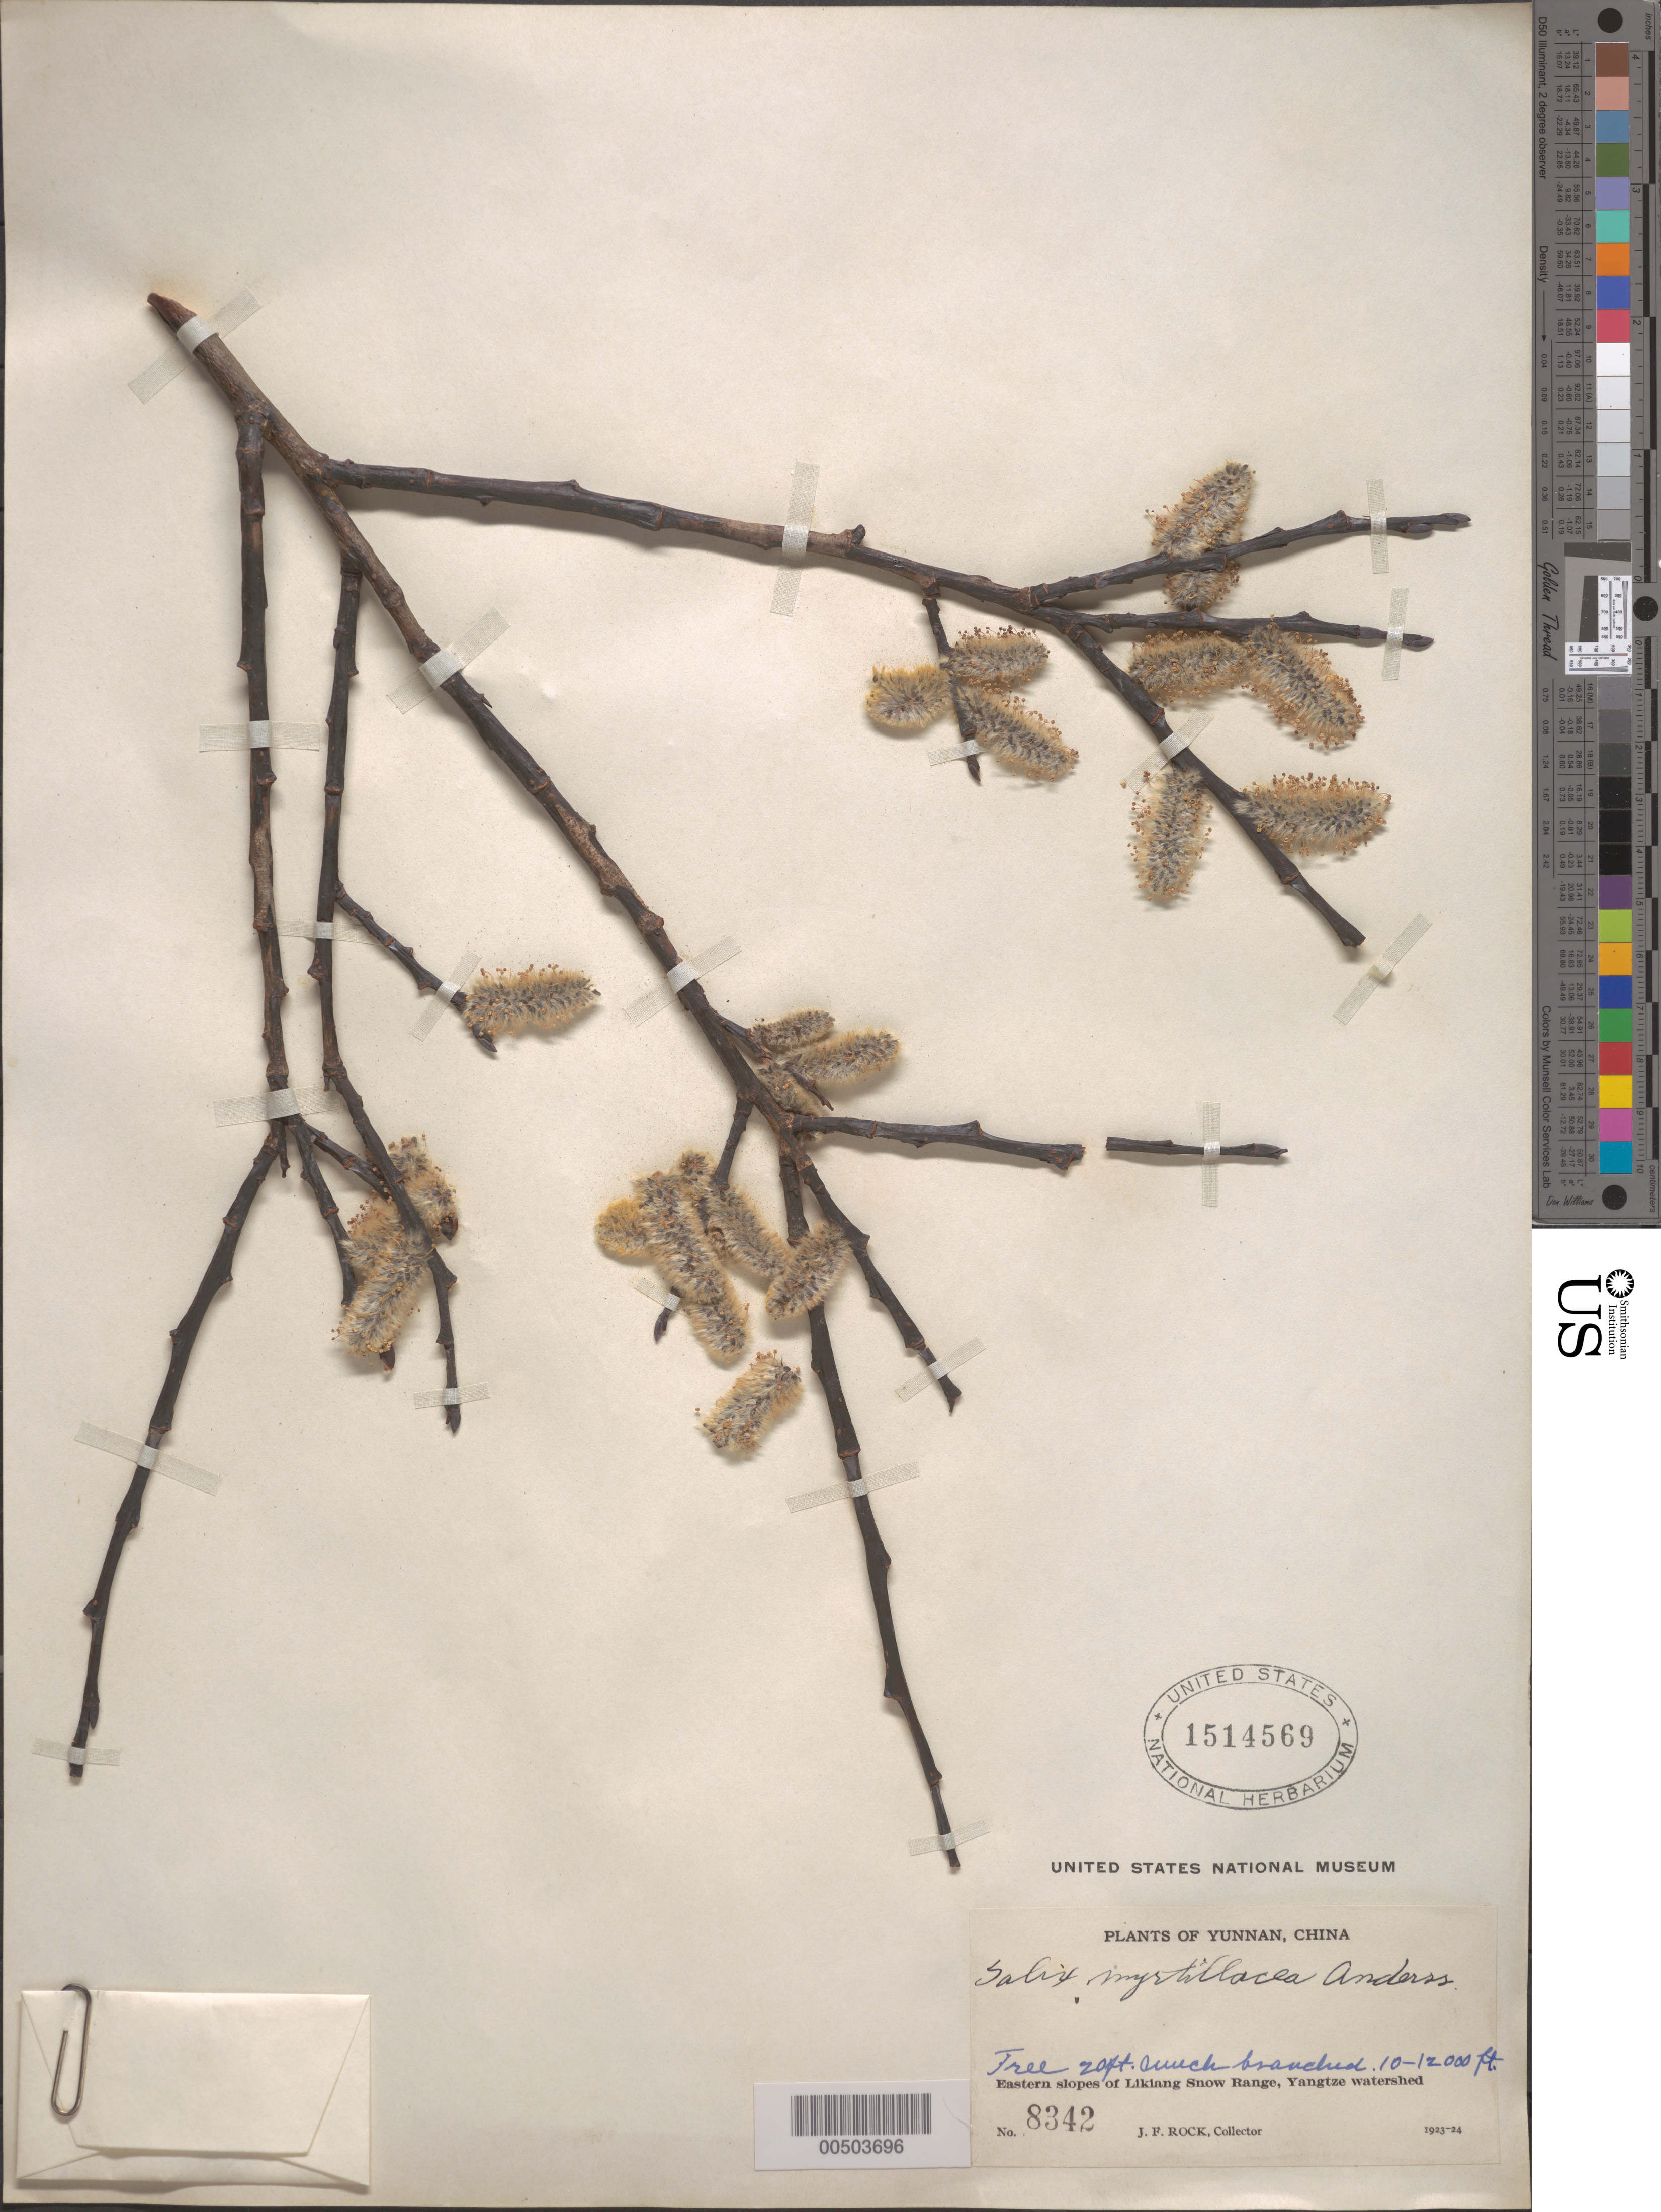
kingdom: Plantae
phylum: Tracheophyta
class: Magnoliopsida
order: Malpighiales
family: Salicaceae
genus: Salix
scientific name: Salix myrtillacea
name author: Andersson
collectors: J. F. Rock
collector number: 8342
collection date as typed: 1923 to -- --- 1924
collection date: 1923/1924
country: China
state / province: Yunnan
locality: Eastern slopes of Likiang snow range, Yangtze watershed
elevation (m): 3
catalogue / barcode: US 1514569